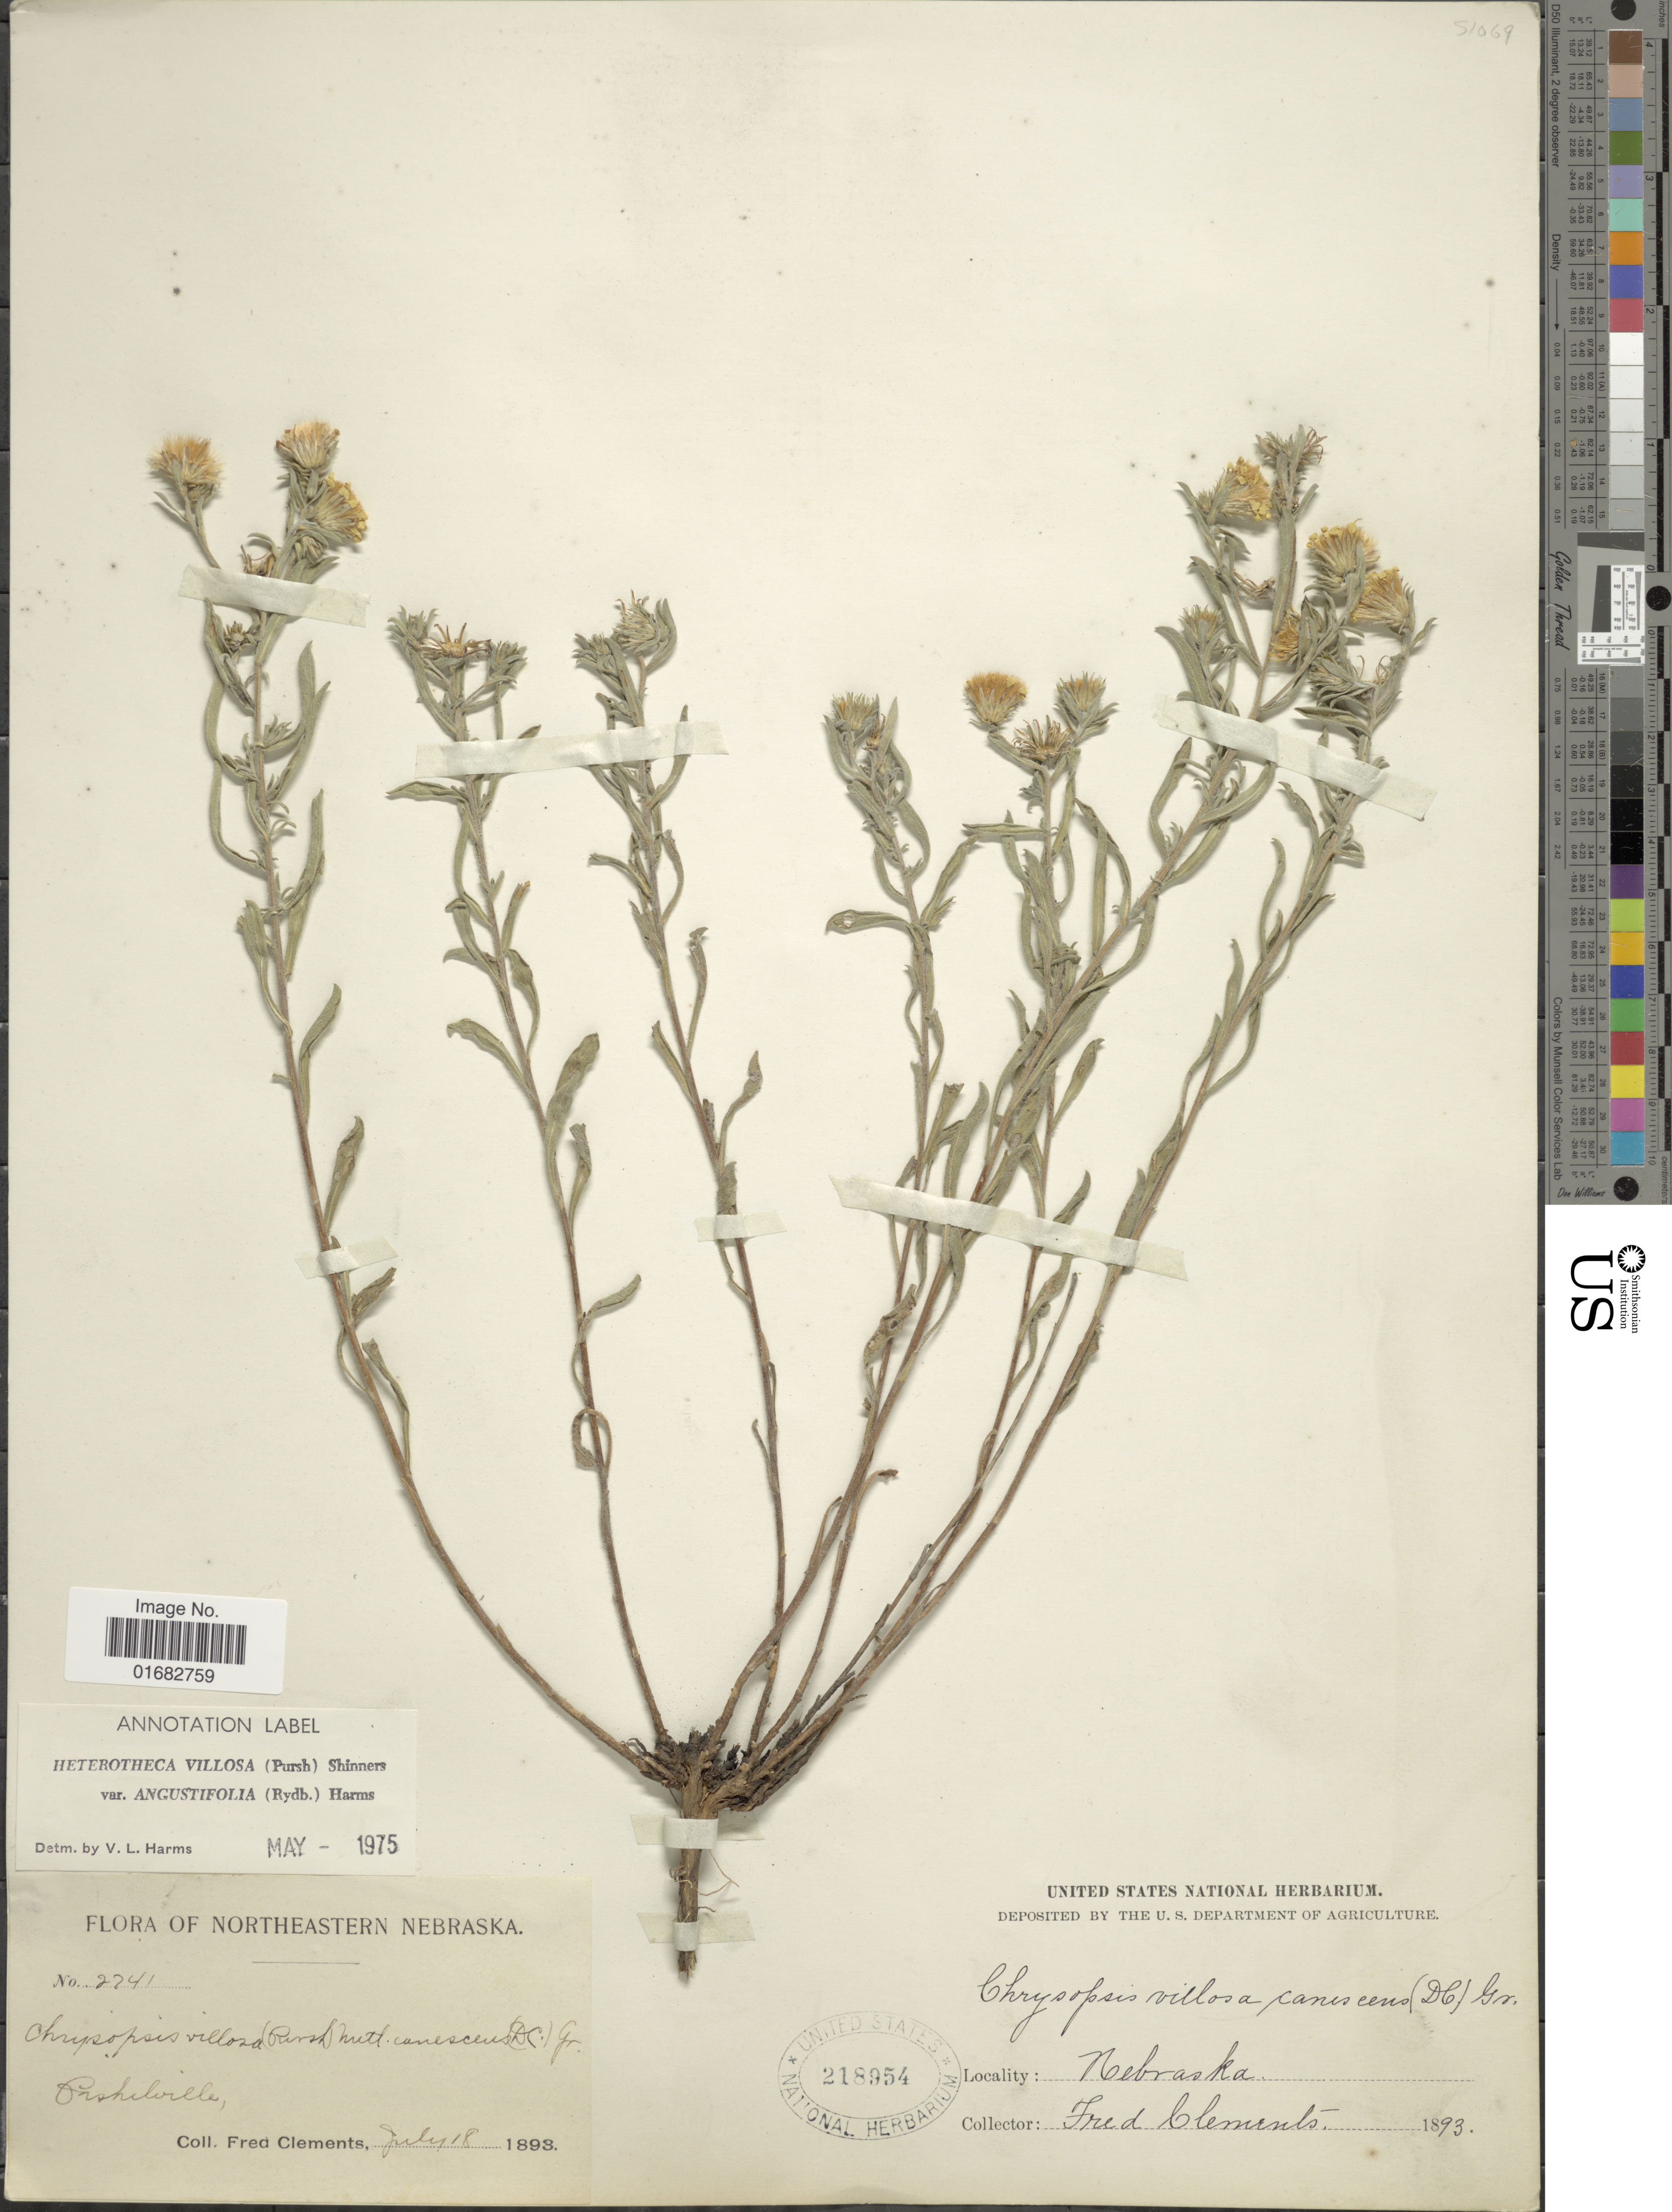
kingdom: Plantae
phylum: Tracheophyta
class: Magnoliopsida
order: Asterales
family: Asteraceae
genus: Heterotheca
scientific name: Heterotheca villosa var. angustifolia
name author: (Rydb.) V.L. Harms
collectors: F. Clements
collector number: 2241*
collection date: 1893-07-18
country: United States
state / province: Nebraska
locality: Northeastern Nebraska. Rushville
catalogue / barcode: US 218954